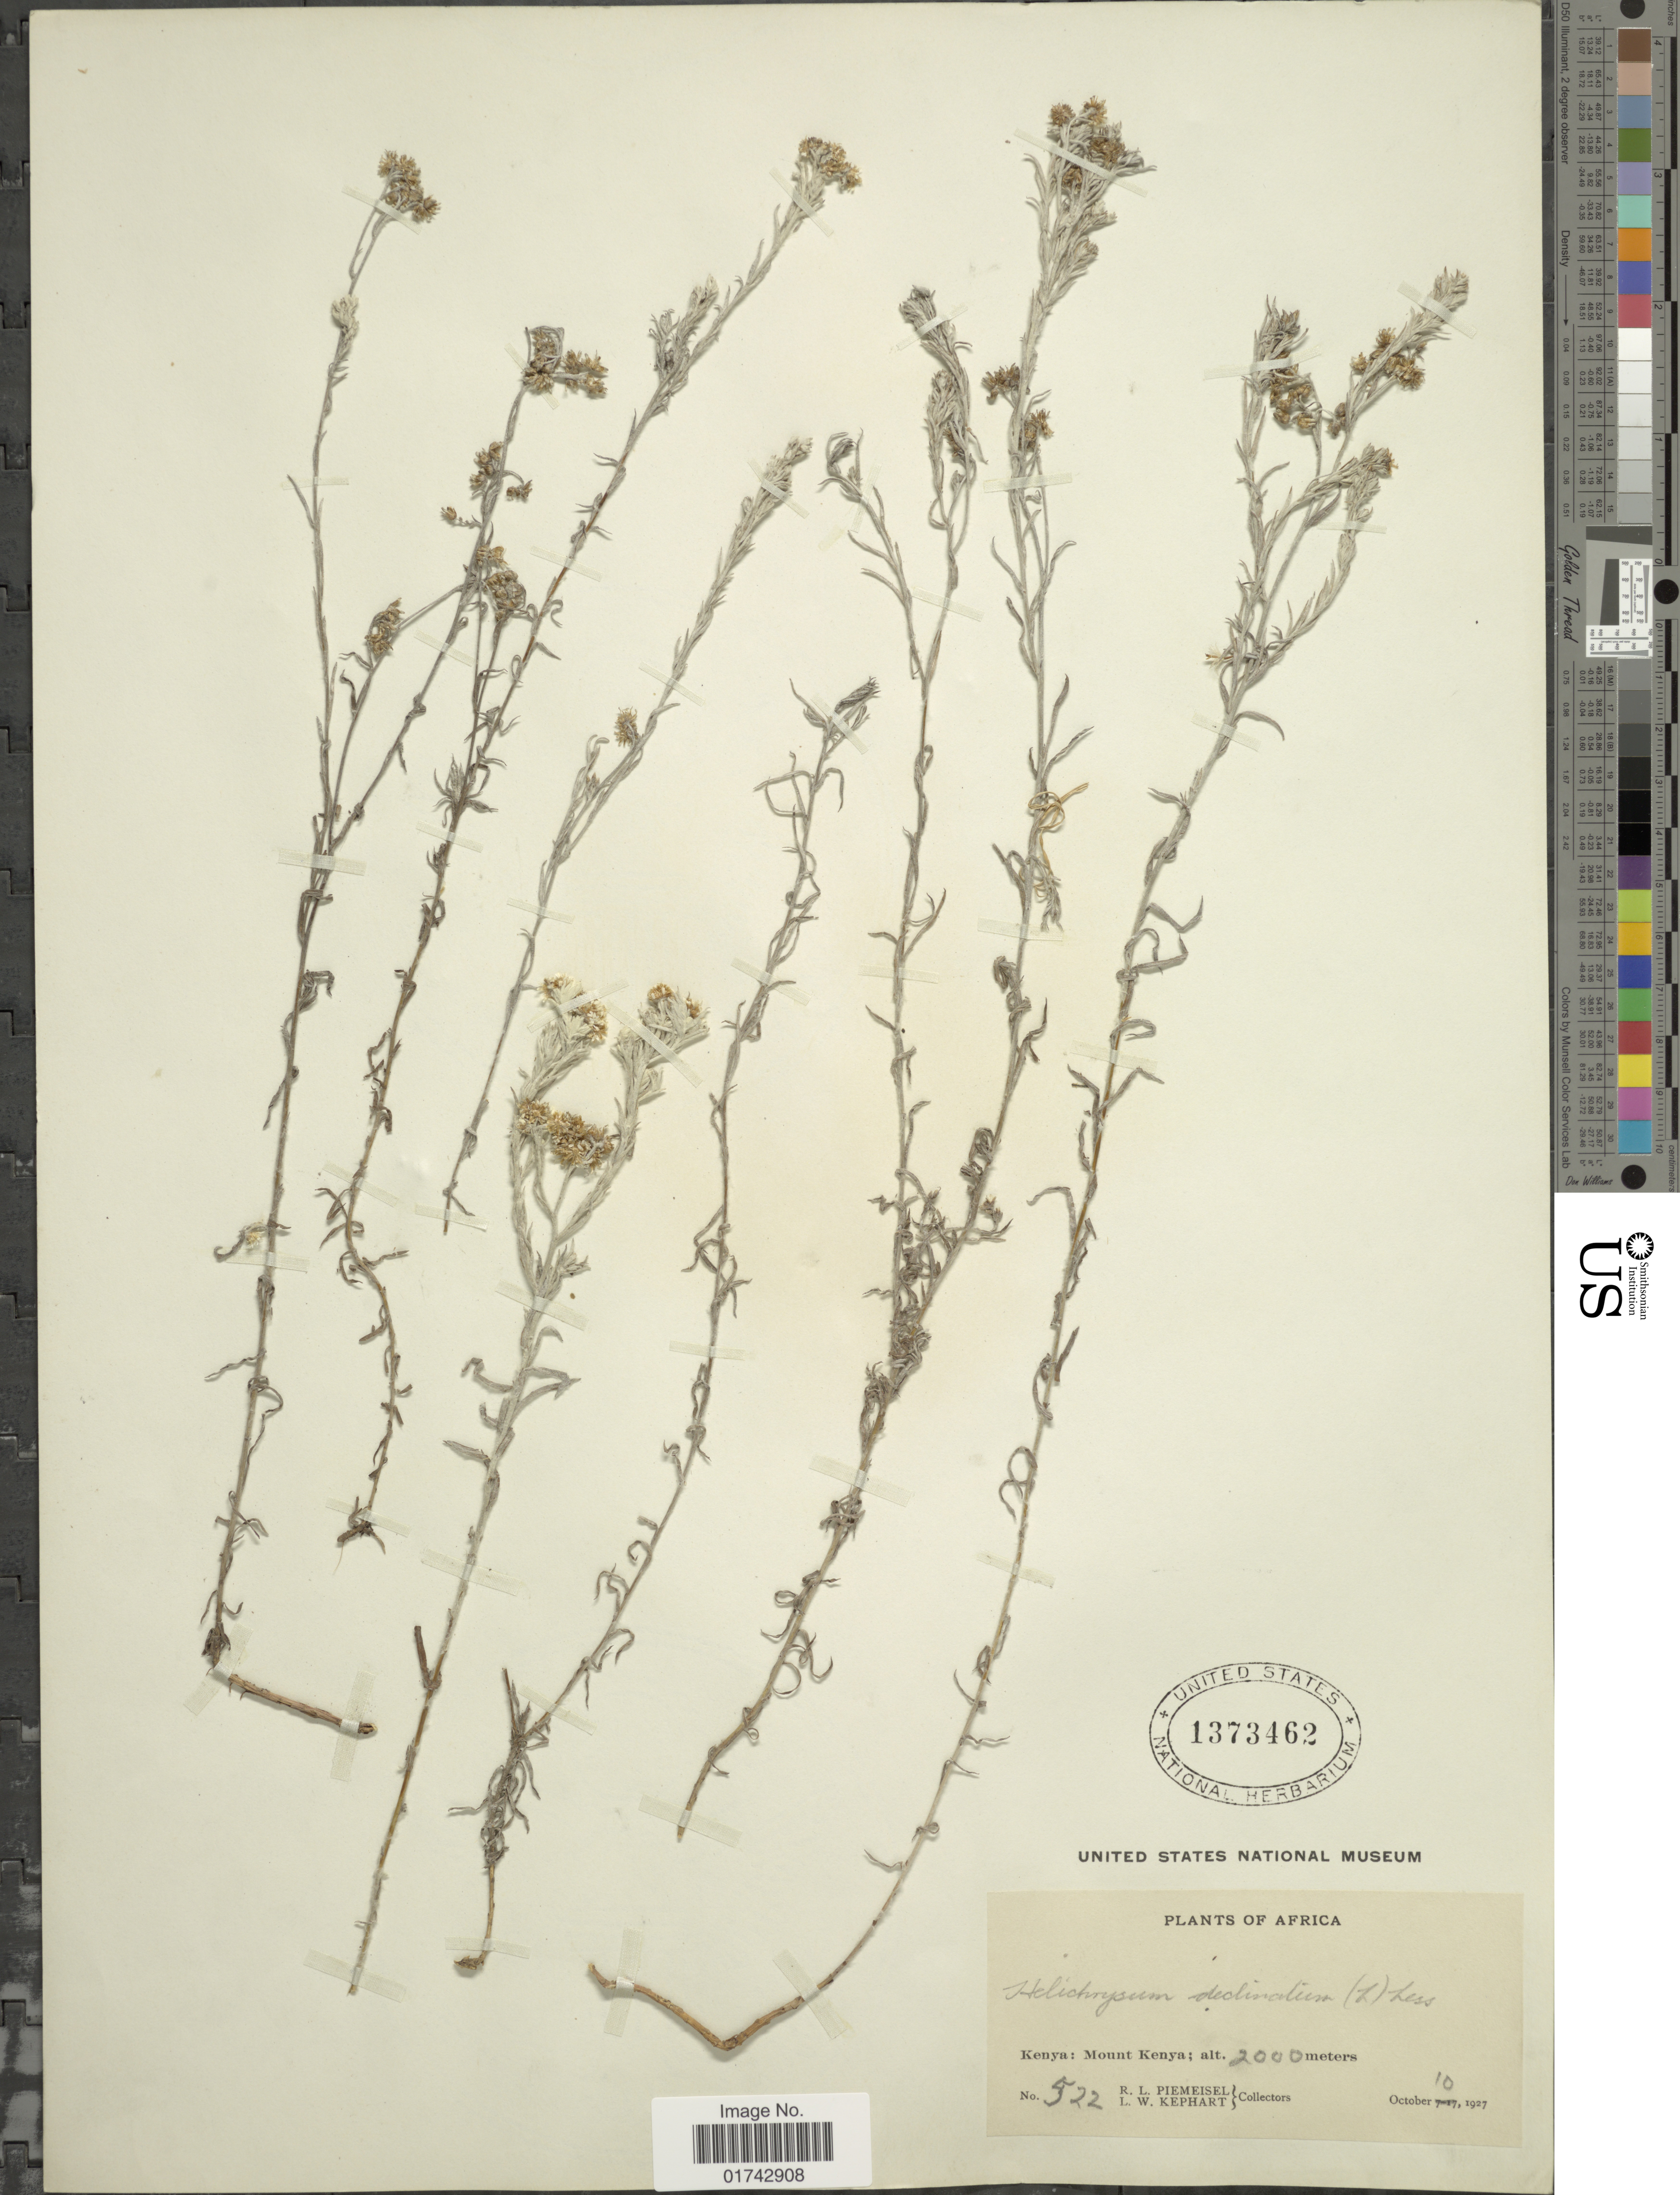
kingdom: Plantae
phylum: Tracheophyta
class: Magnoliopsida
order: Asterales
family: Asteraceae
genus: Helichrysum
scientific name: Helichrysum declinatum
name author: Less.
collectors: R. L. Piemeisel & L. W. Kephart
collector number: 522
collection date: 1927-10-10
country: Kenya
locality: Kenya: Mount Kenya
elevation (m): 2000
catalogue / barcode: US 1373462